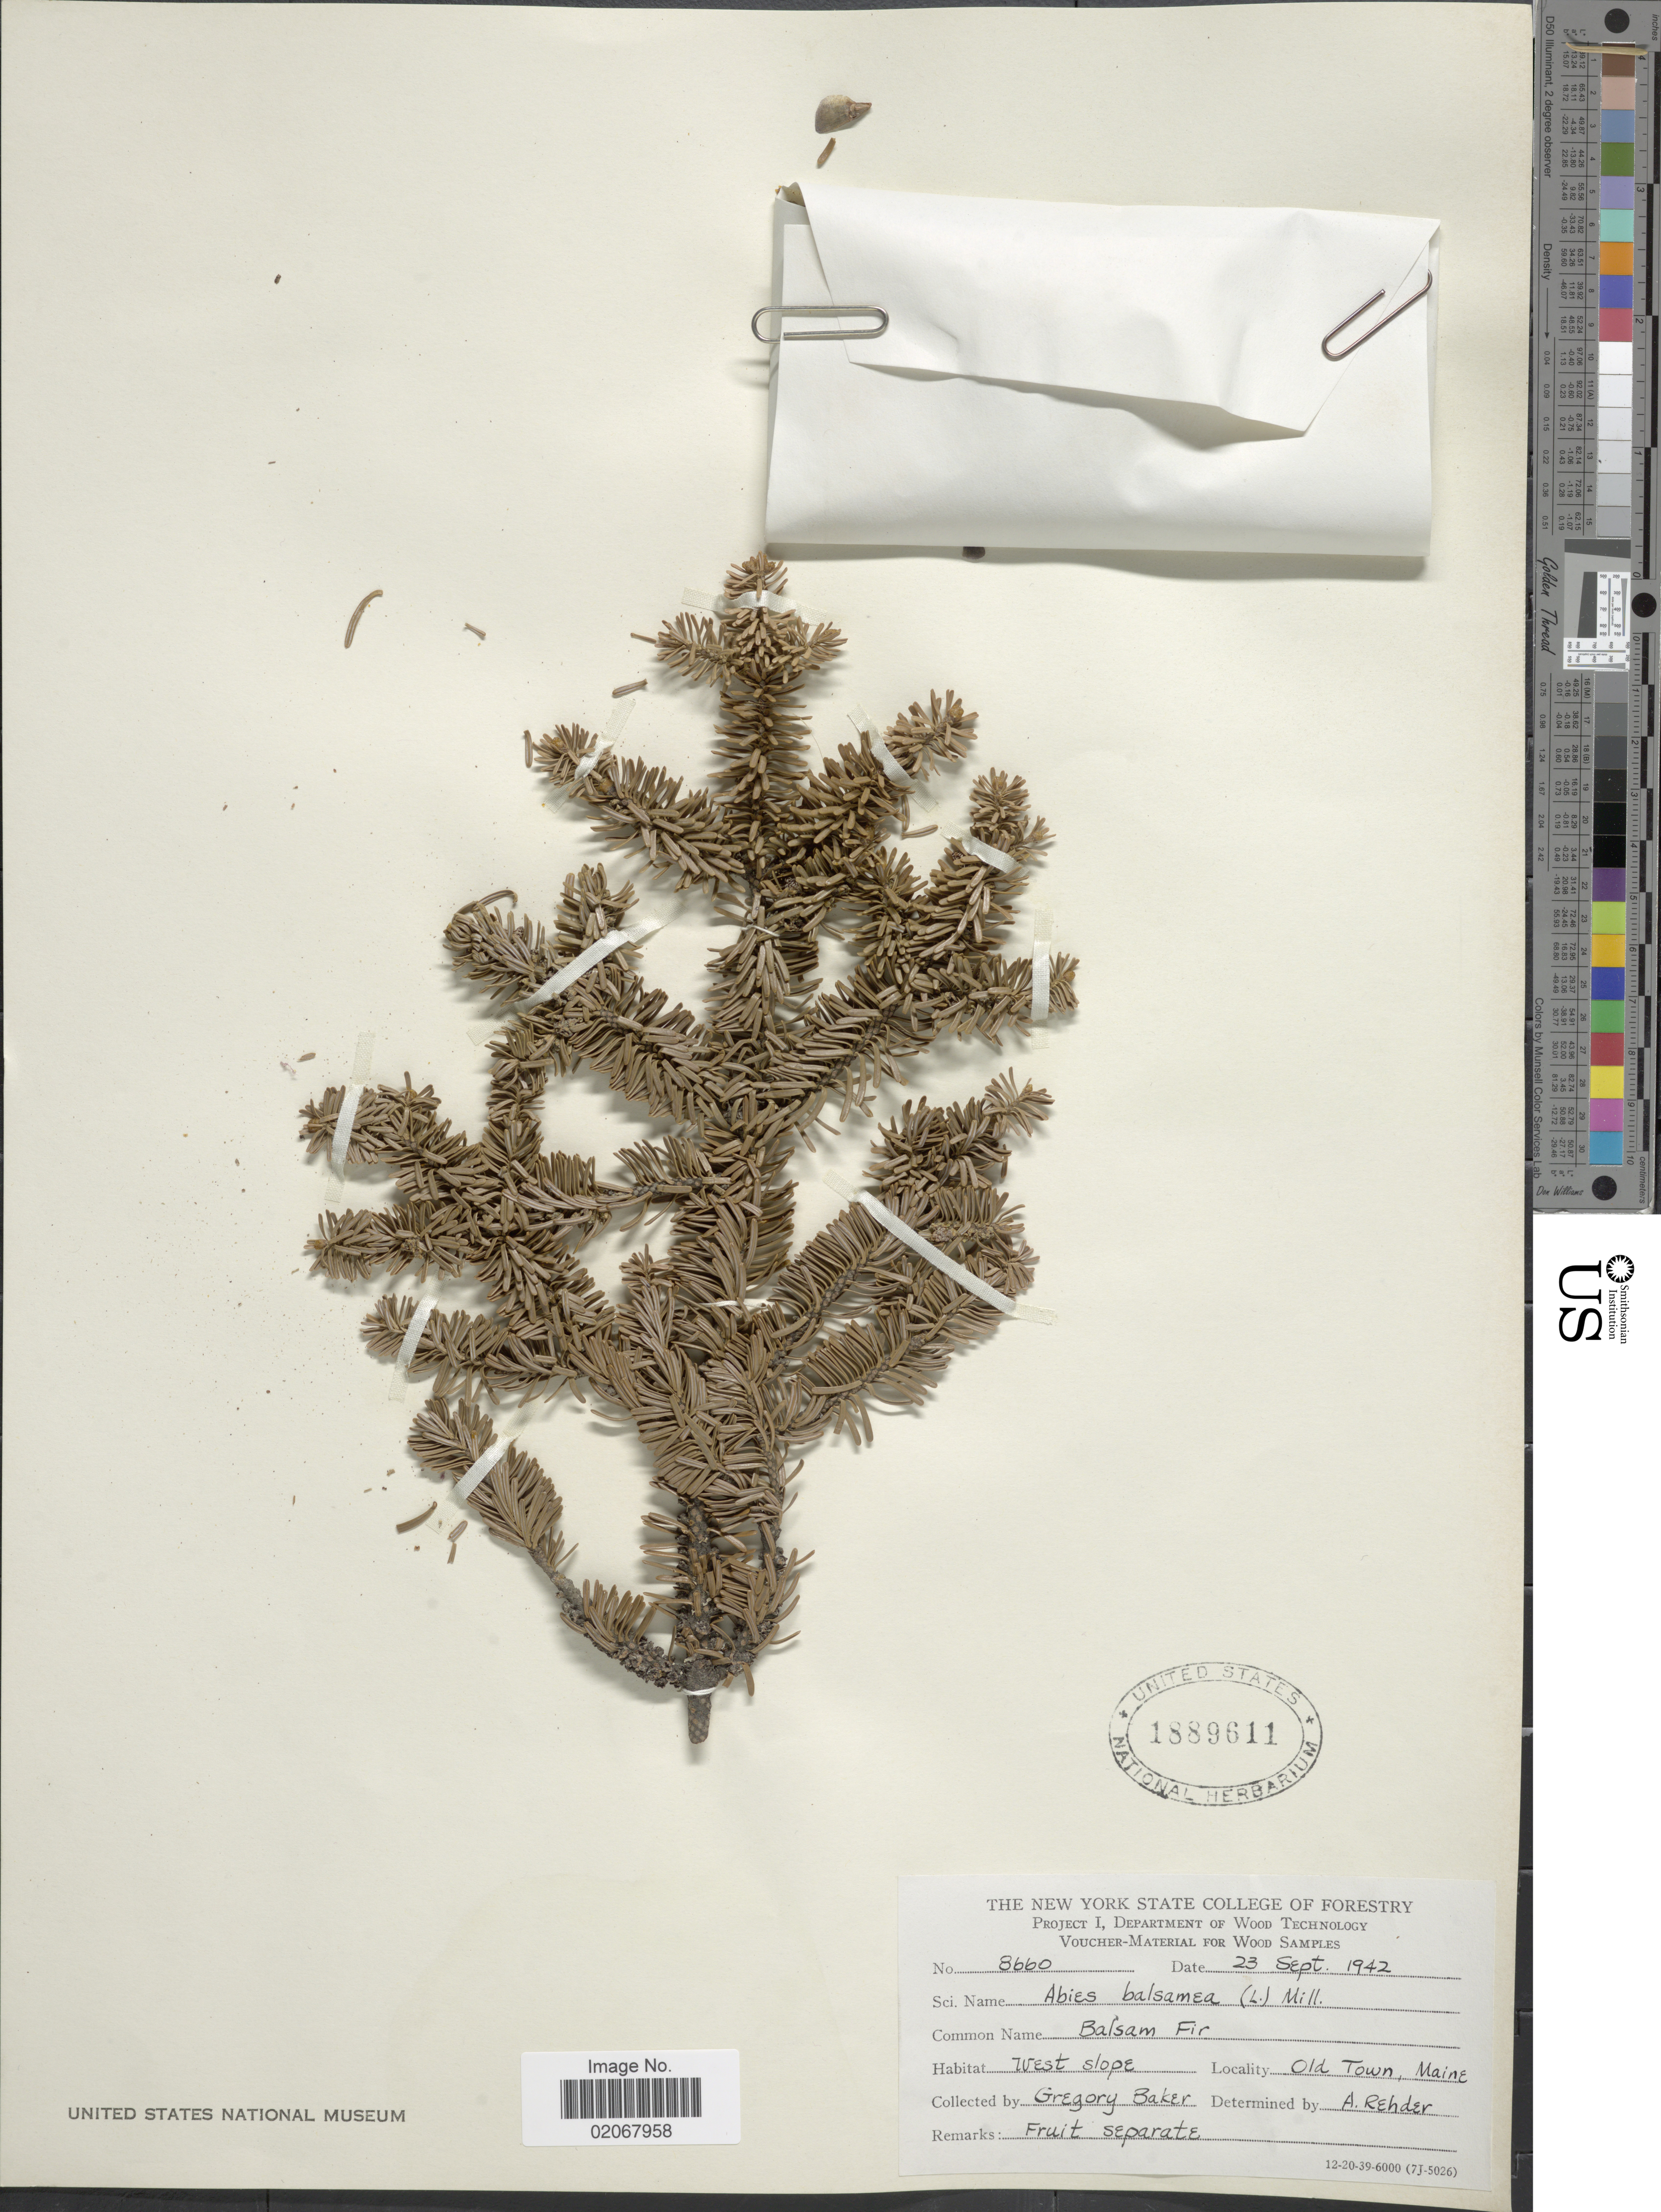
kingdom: Plantae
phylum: Tracheophyta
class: Pinopsida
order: Pinales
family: Pinaceae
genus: Abies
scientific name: Abies balsamea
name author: (L.) Mill.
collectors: G. Baker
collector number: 8660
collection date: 1942-09-23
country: United States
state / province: Maine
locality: West slope. Old Town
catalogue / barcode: US 1889611